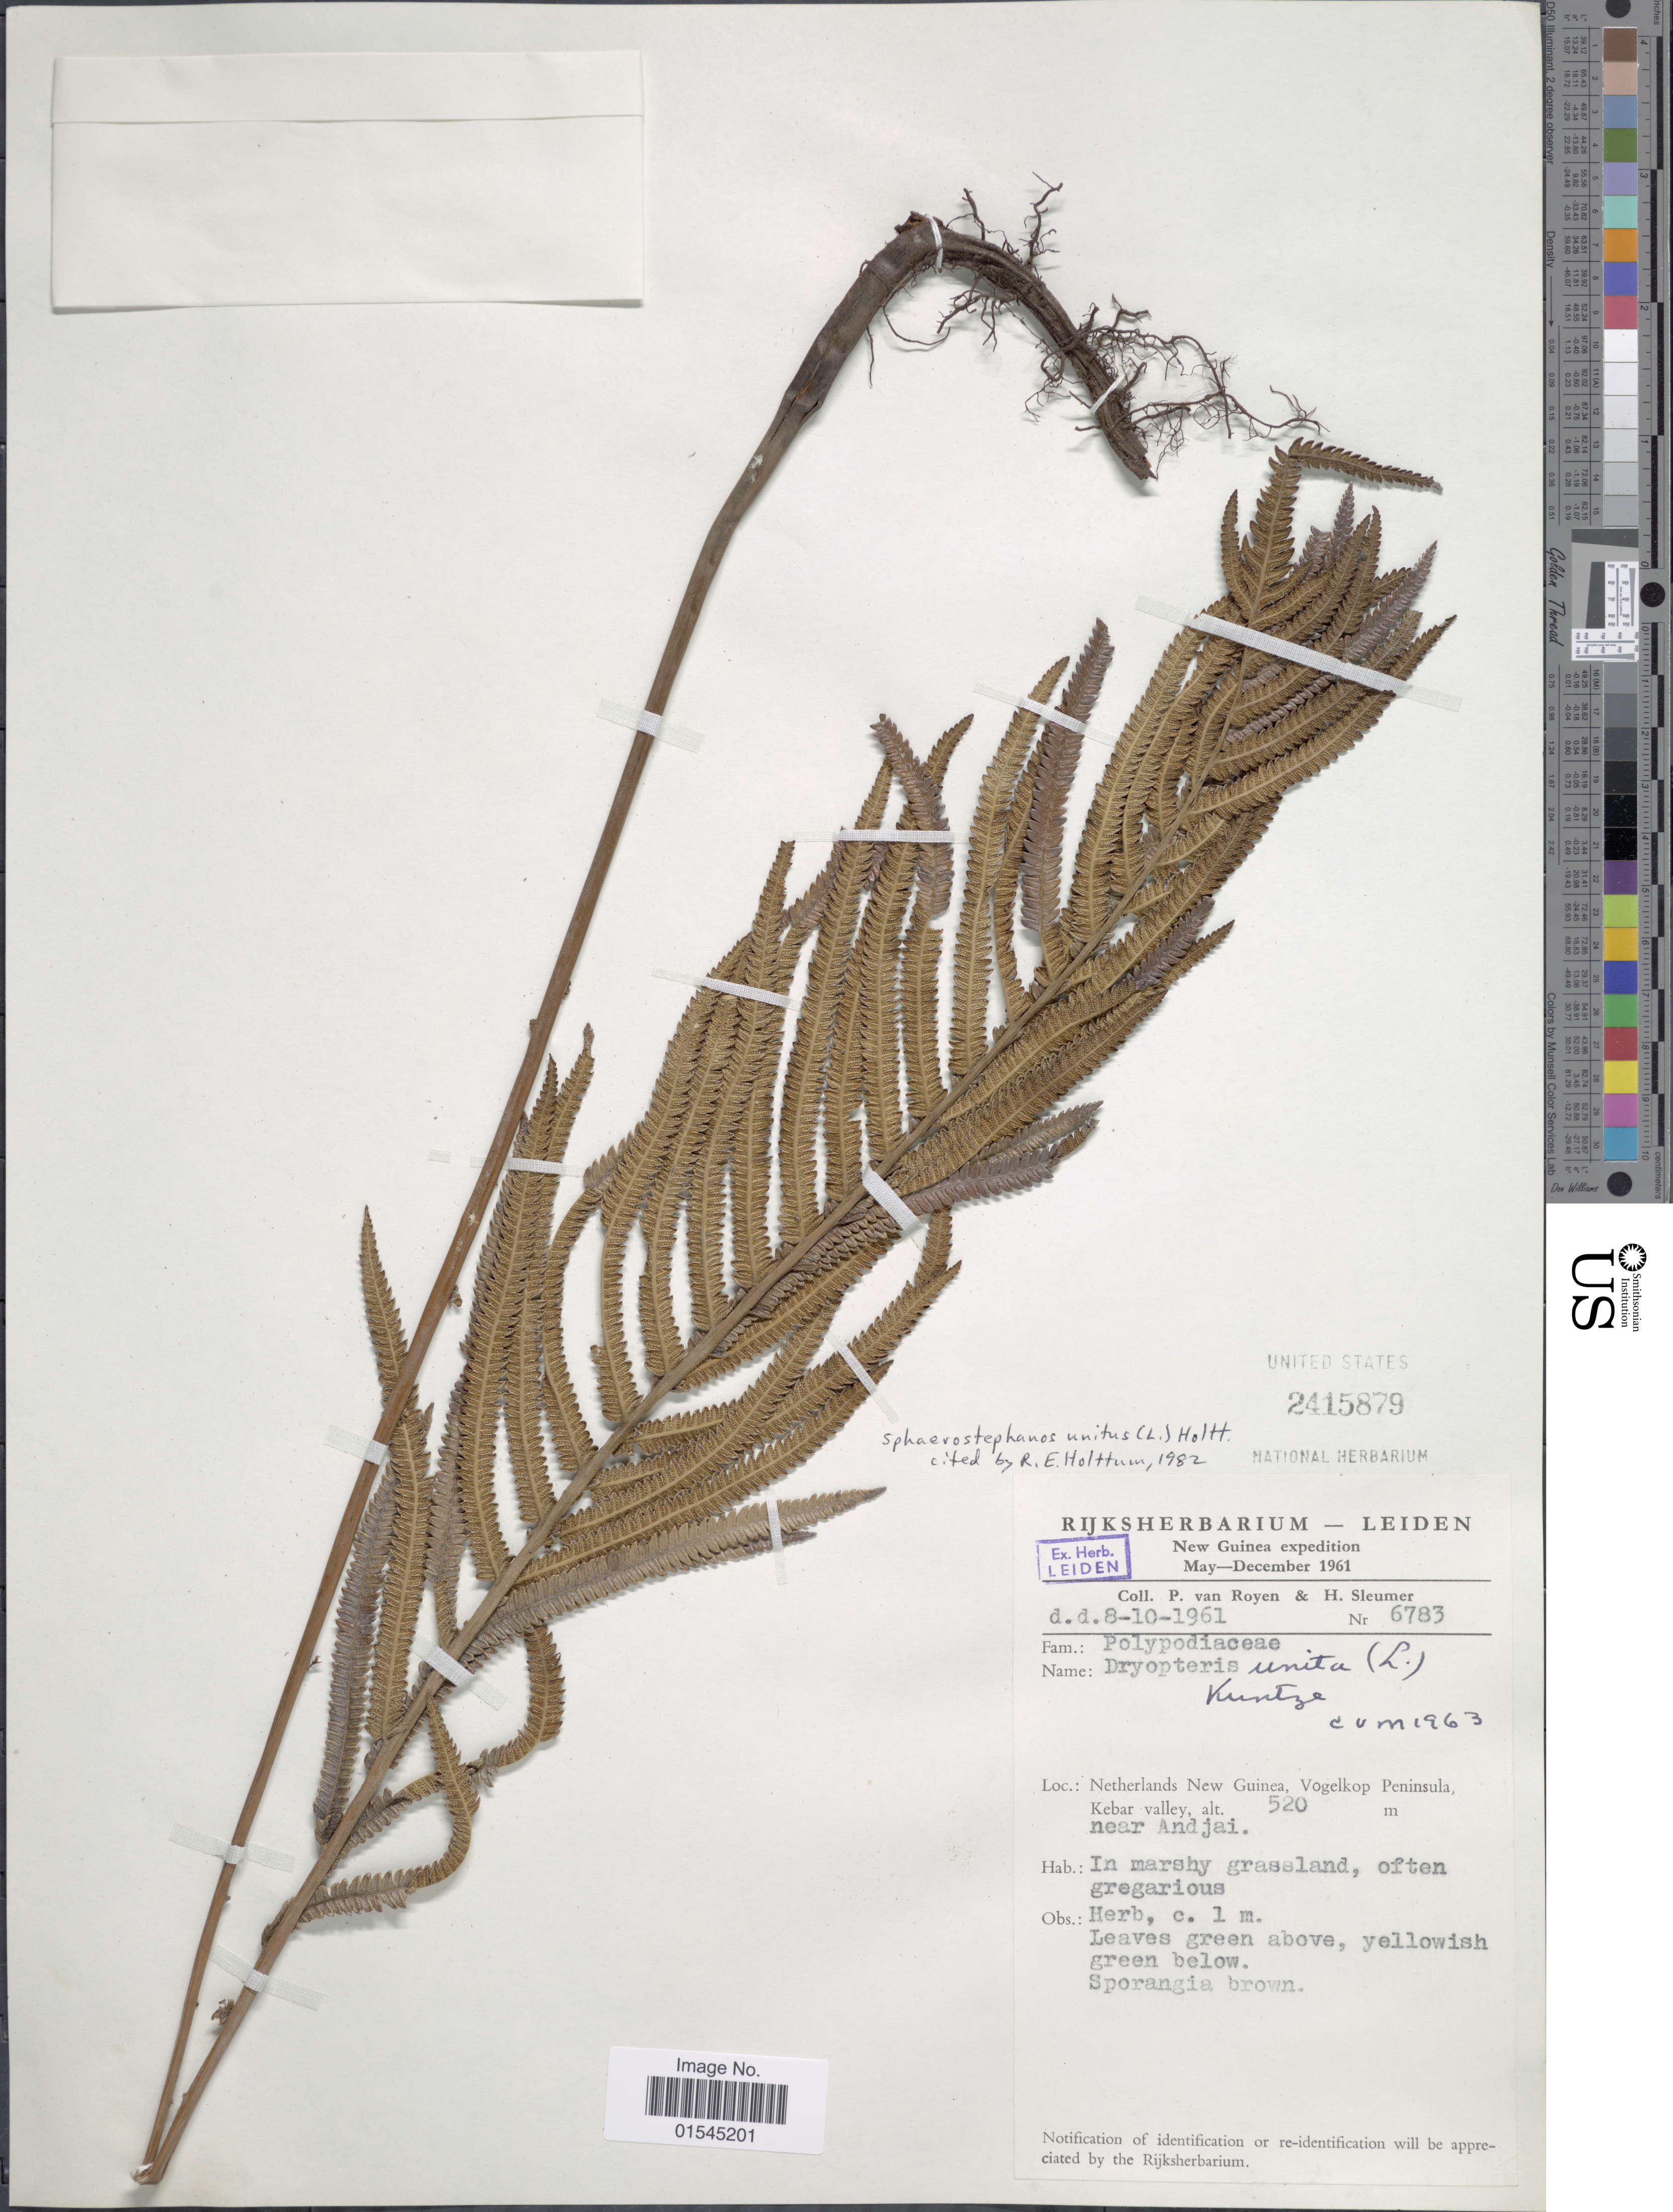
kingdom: Plantae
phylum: Tracheophyta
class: Polypodiopsida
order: Polypodiales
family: Thelypteridaceae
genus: Sphaerostephanos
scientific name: Sphaerostephanos unitus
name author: (L.) Holttum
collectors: P. van Royen & H. O. Sleumer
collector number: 6783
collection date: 1961-10-08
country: Indonesia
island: New Guinea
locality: Netherlands New Guinea, Vogelkop Peninsula, Kebar valley. Near Andjai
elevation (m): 520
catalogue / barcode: US 2415879